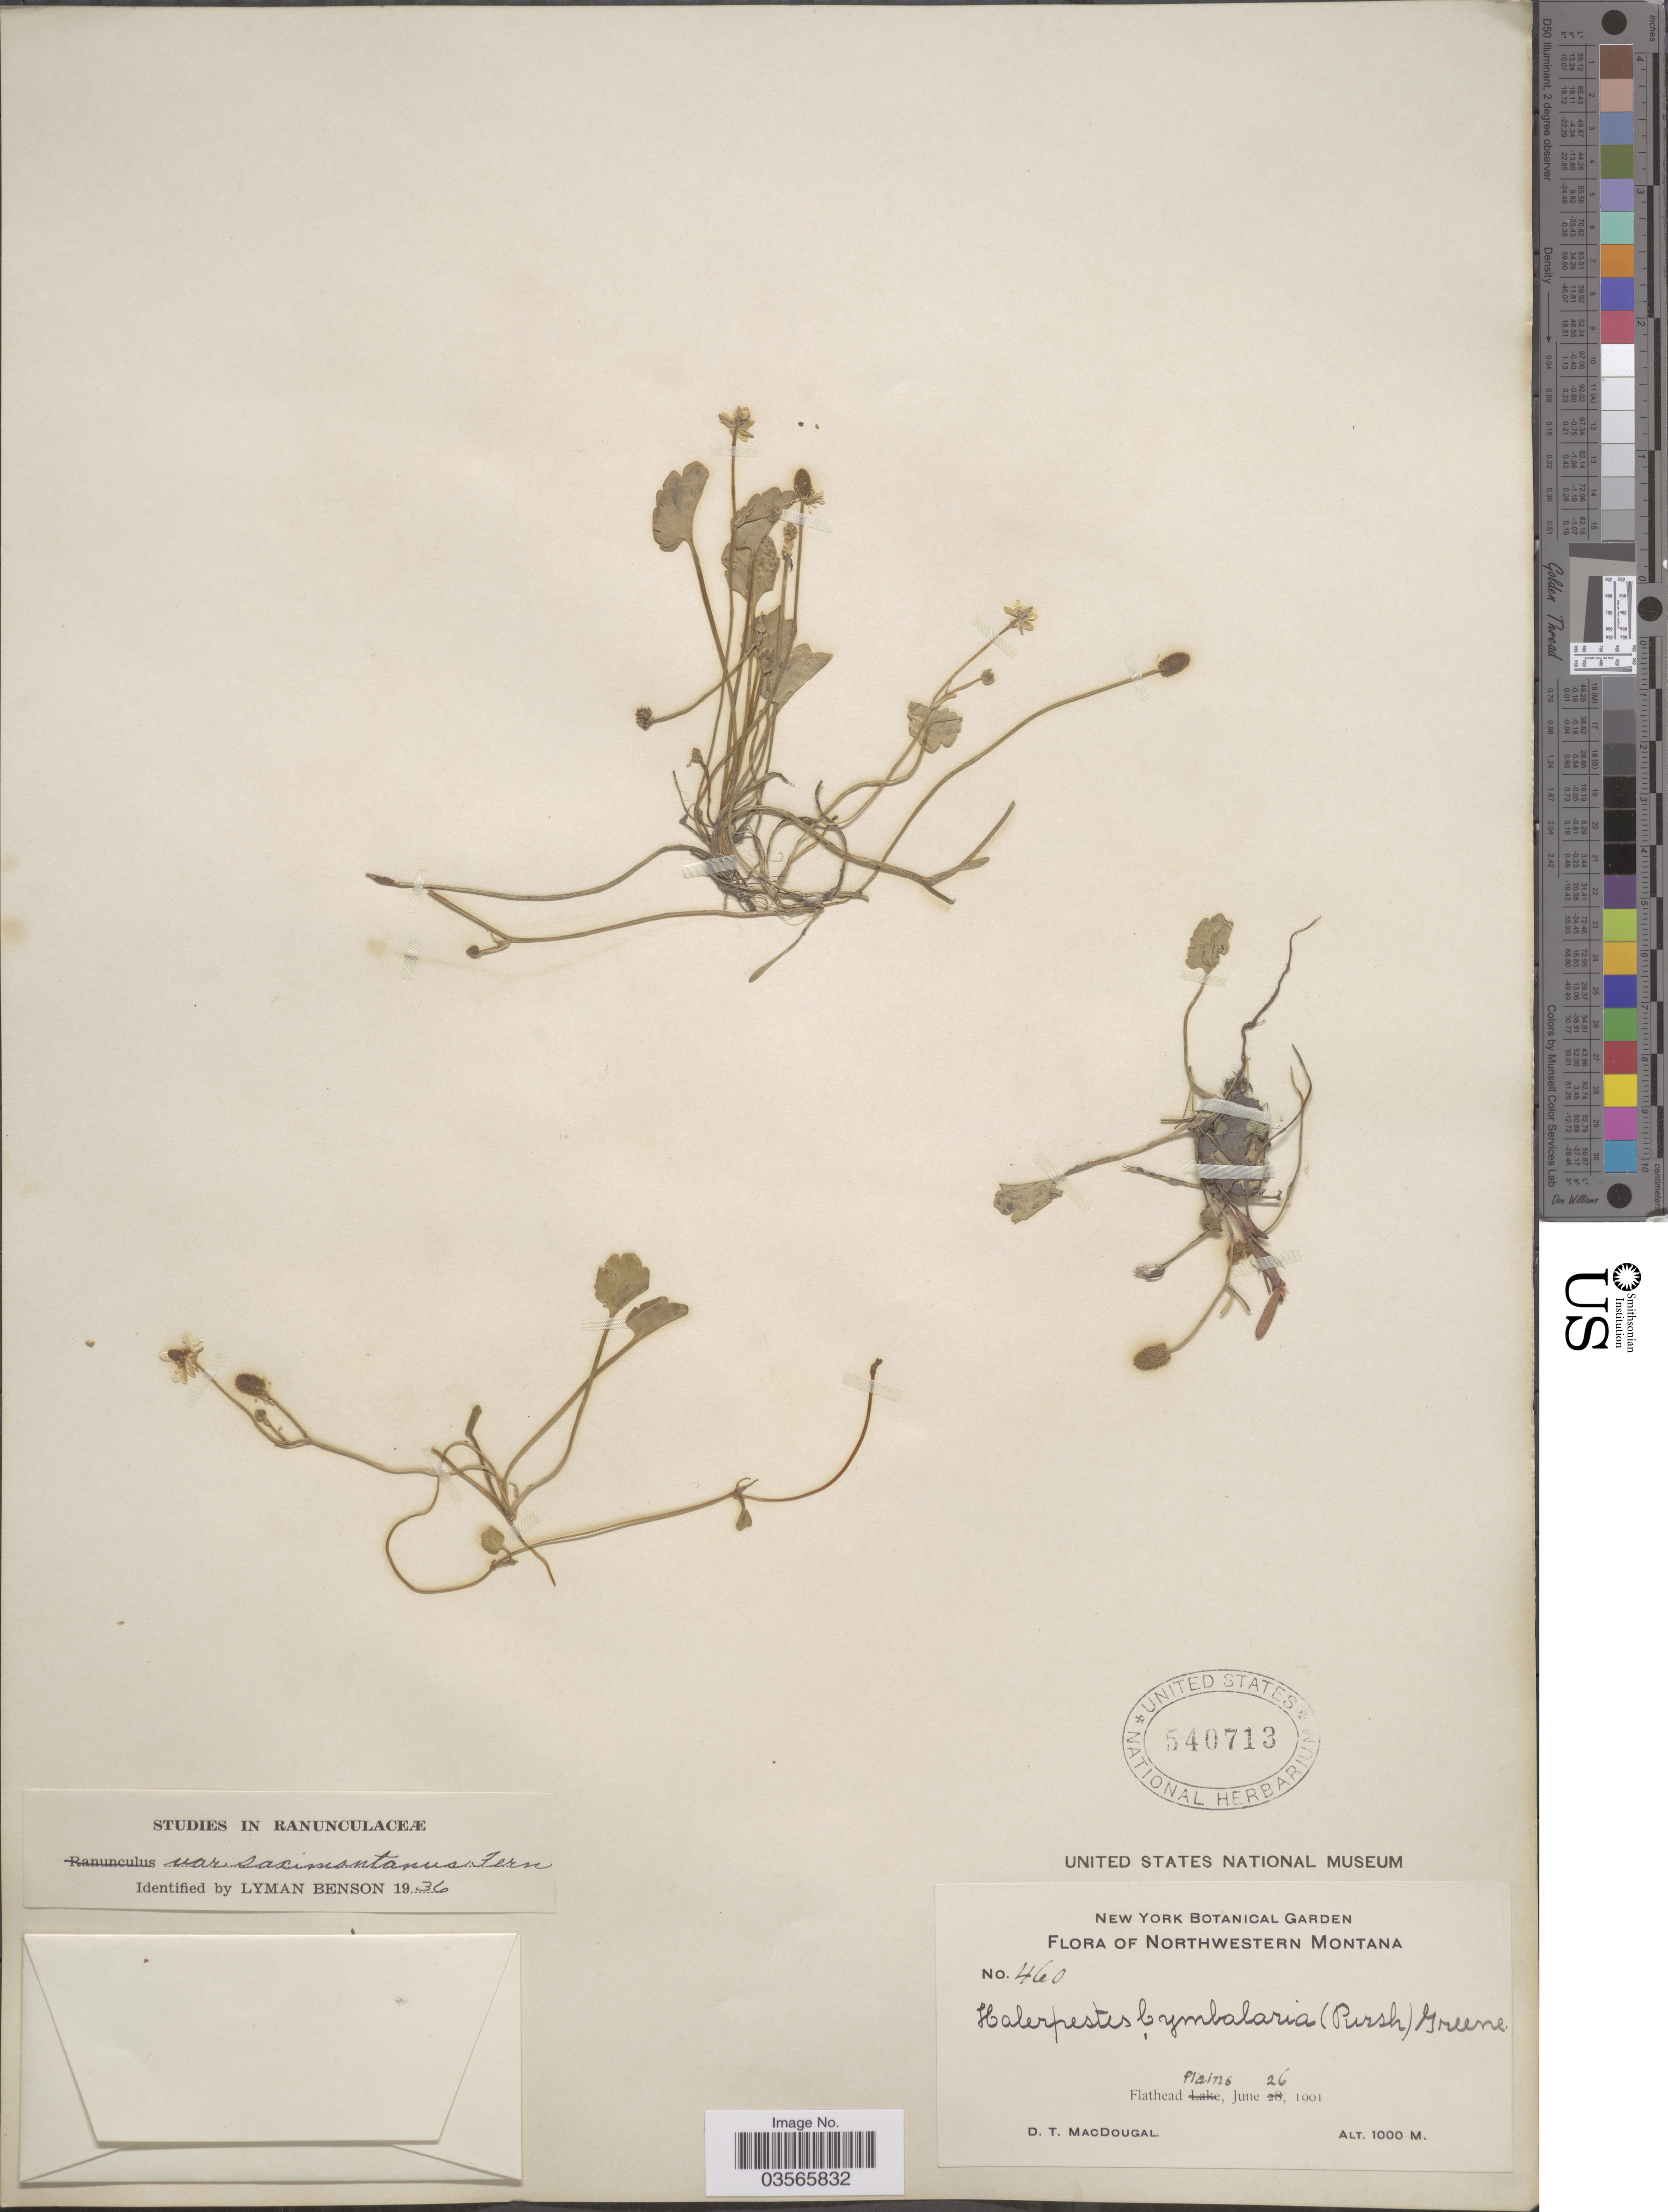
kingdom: Plantae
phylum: Tracheophyta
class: Magnoliopsida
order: Ranunculales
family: Ranunculaceae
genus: Halerpestes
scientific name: Halerpestes cymbalaria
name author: (Pursh) Greene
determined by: Strong, M. T., (US), Smithsonian Institution - National Museum of Natural History (UNITED STATES)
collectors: D. T. MacDougal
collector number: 460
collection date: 1901-06-26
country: United States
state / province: Montana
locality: Northwestern Montana. Flathead Plains.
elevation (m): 1000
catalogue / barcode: US 540713